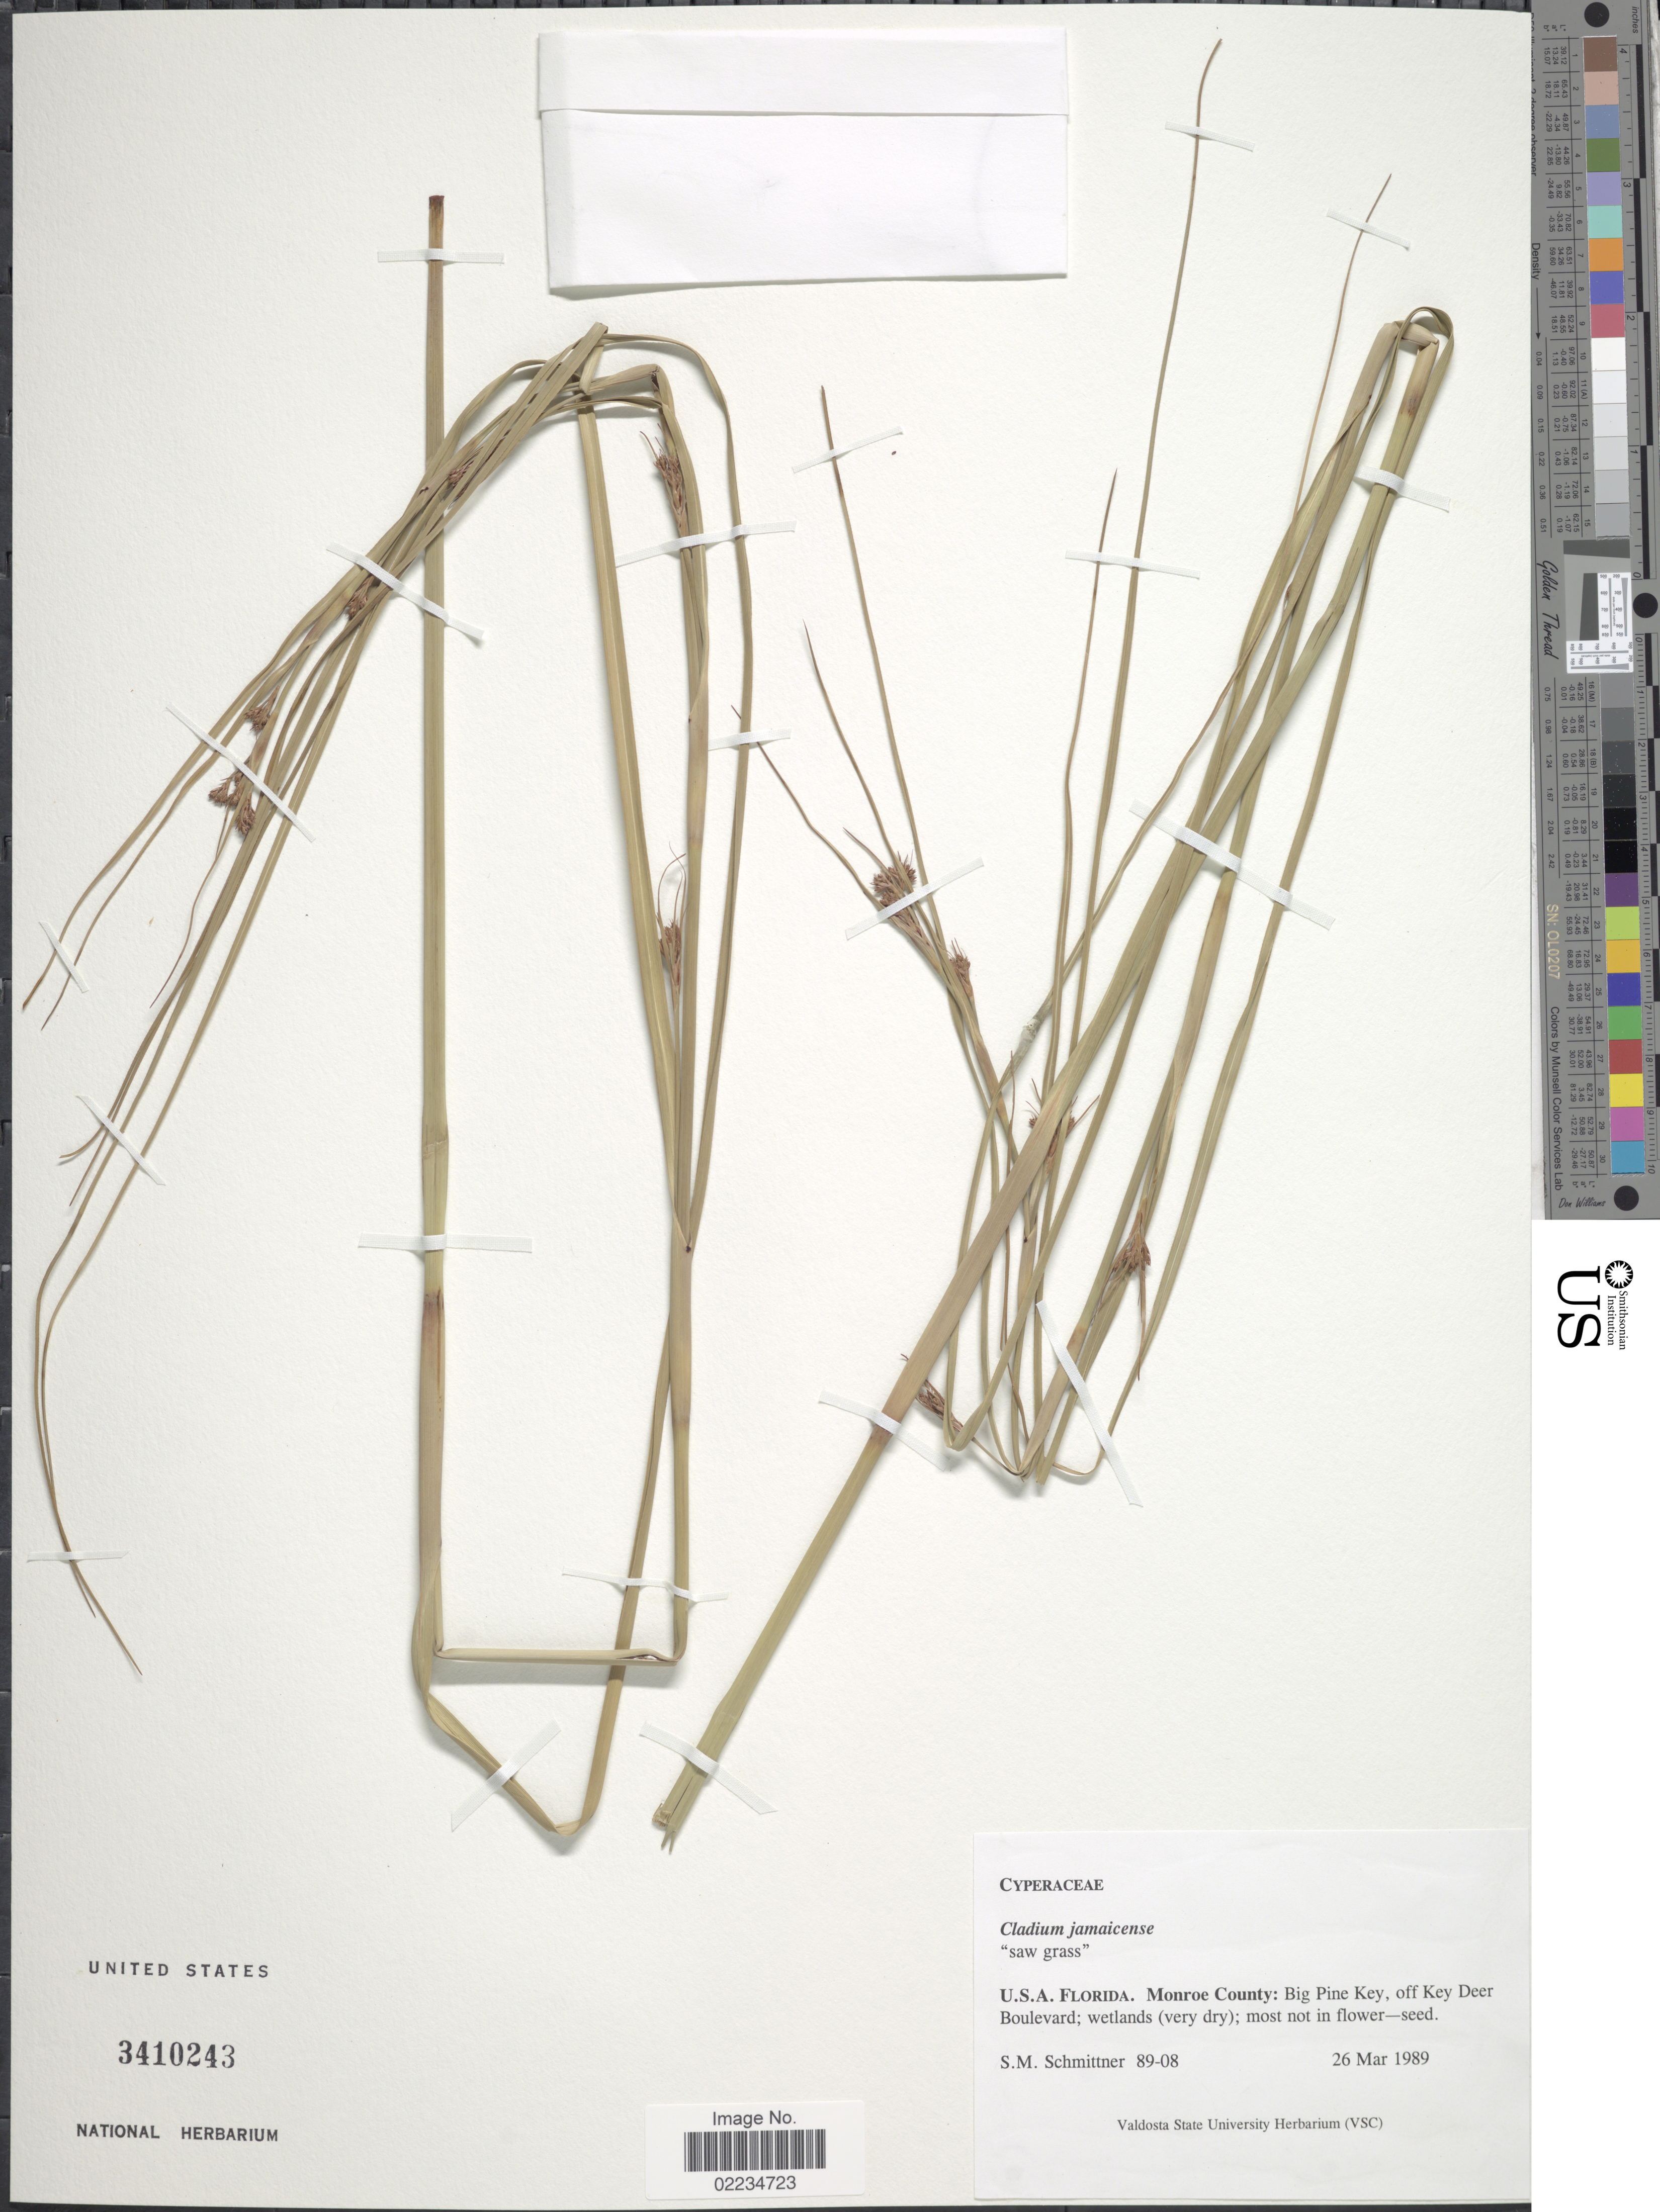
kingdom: Plantae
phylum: Tracheophyta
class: Liliopsida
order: Poales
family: Cyperaceae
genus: Cladium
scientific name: Cladium jamaicense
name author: Crantz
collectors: S. Schmittner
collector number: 89-08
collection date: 1989-03-26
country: United States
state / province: Florida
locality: Monroe County: Big Pine Key, off Key Deer Boulevard;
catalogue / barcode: US 3410243